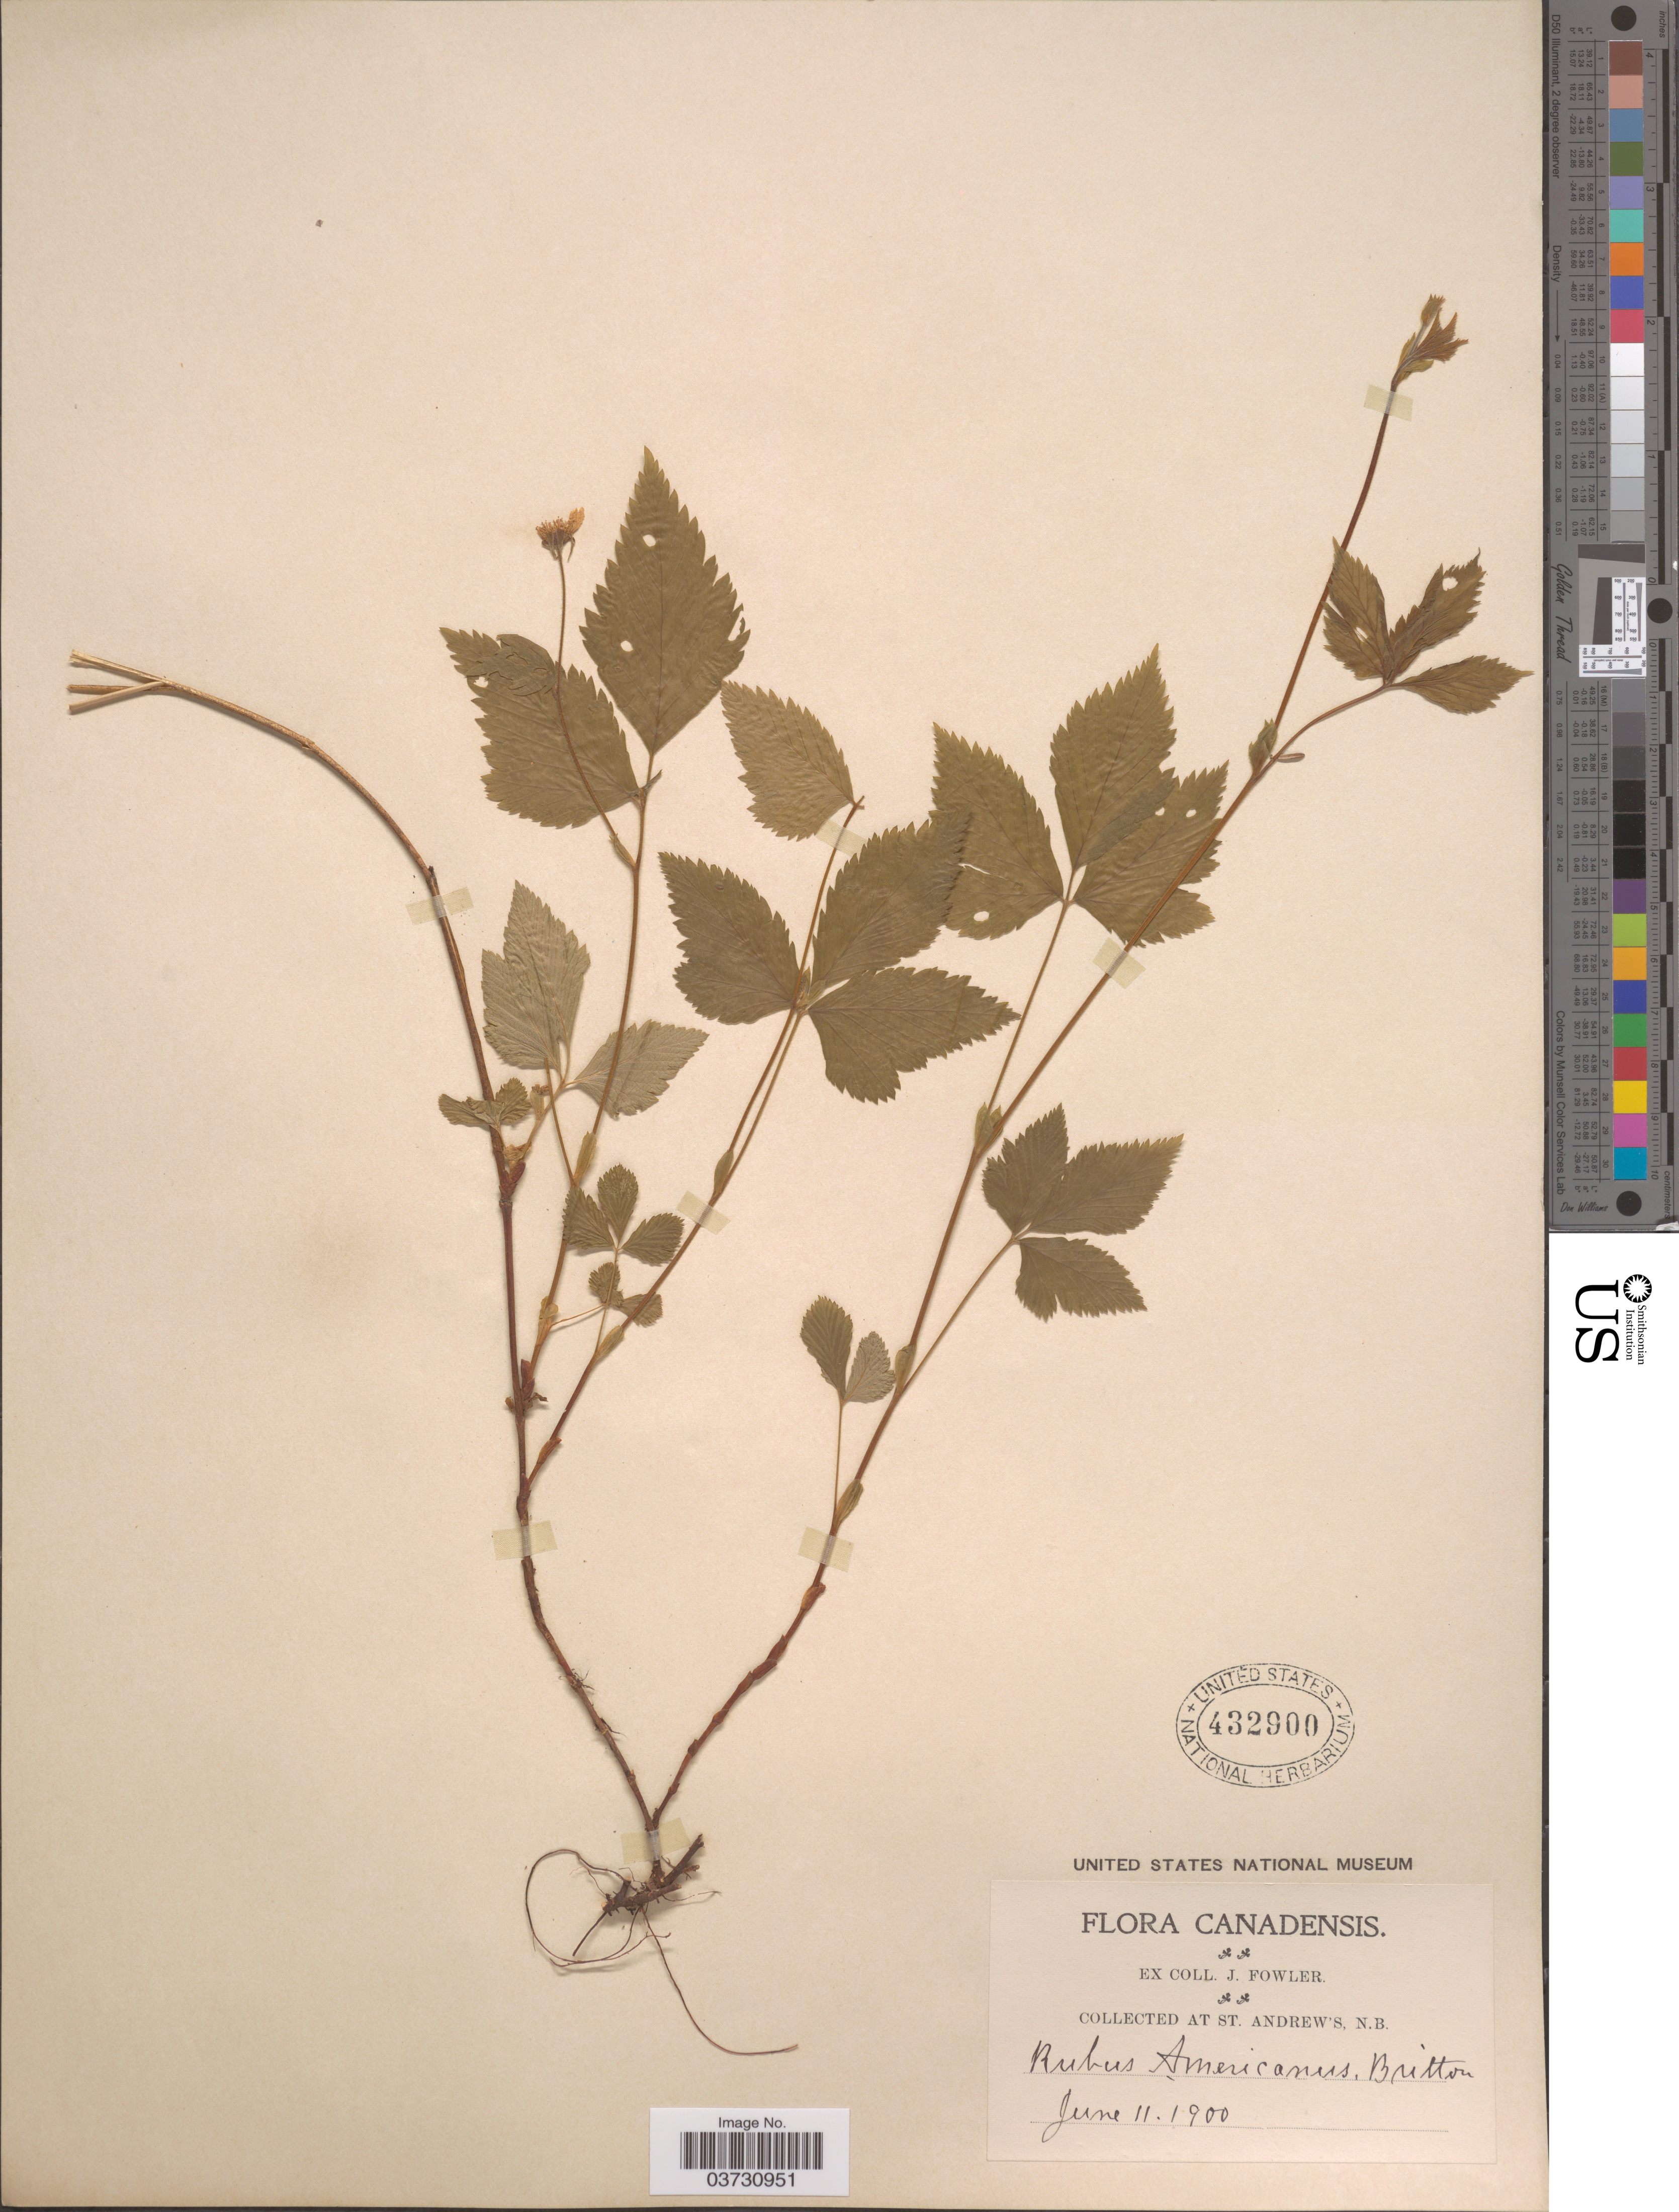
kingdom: Plantae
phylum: Tracheophyta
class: Magnoliopsida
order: Rosales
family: Rosaceae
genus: Rubus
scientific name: Rubus pubescens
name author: Raf.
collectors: J. Fowler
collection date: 1900-06-11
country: Canada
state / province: New Brunswick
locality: St. Andrew's.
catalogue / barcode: US 432900